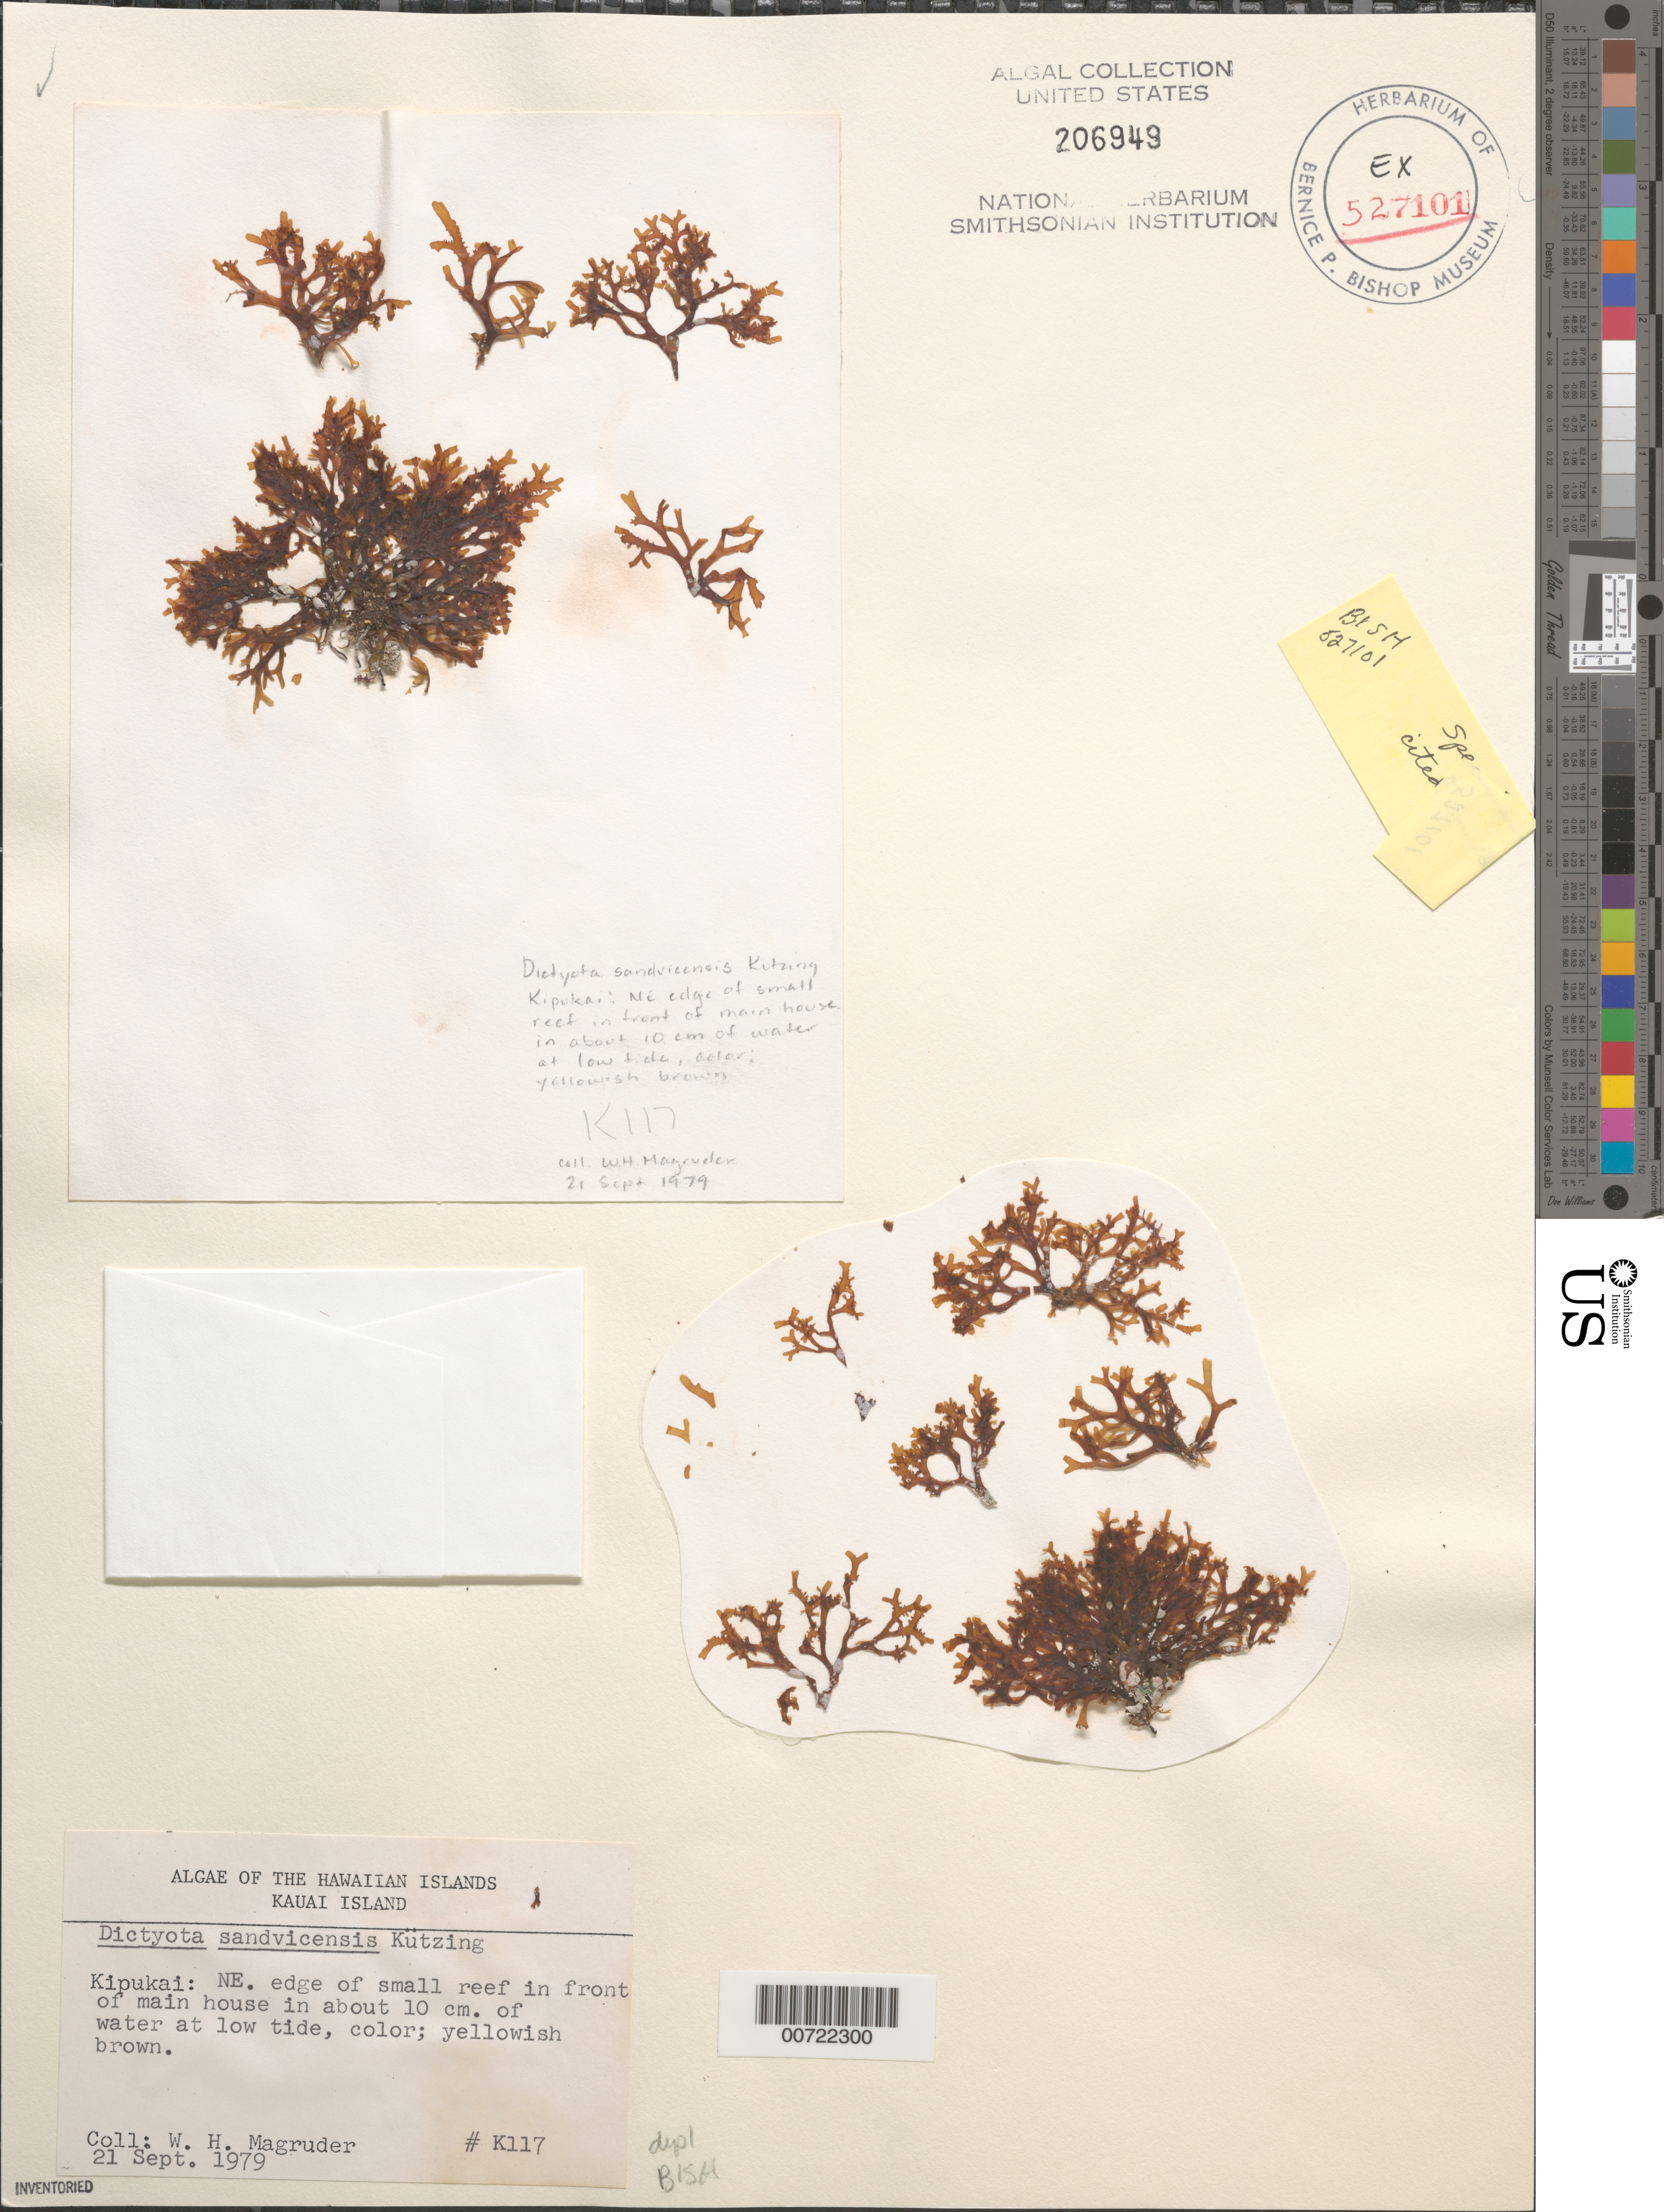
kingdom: Chromista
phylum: Ochrophyta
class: Phaeophyceae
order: Dictyotales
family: Dictyotaceae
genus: Dictyota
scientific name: Dictyota sandvicensis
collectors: W. Magruder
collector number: K117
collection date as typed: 21 Sep 1979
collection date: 1979-09-21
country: United States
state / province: Hawaii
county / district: Kauai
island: Kaua'i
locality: Kipukai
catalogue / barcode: US 206949